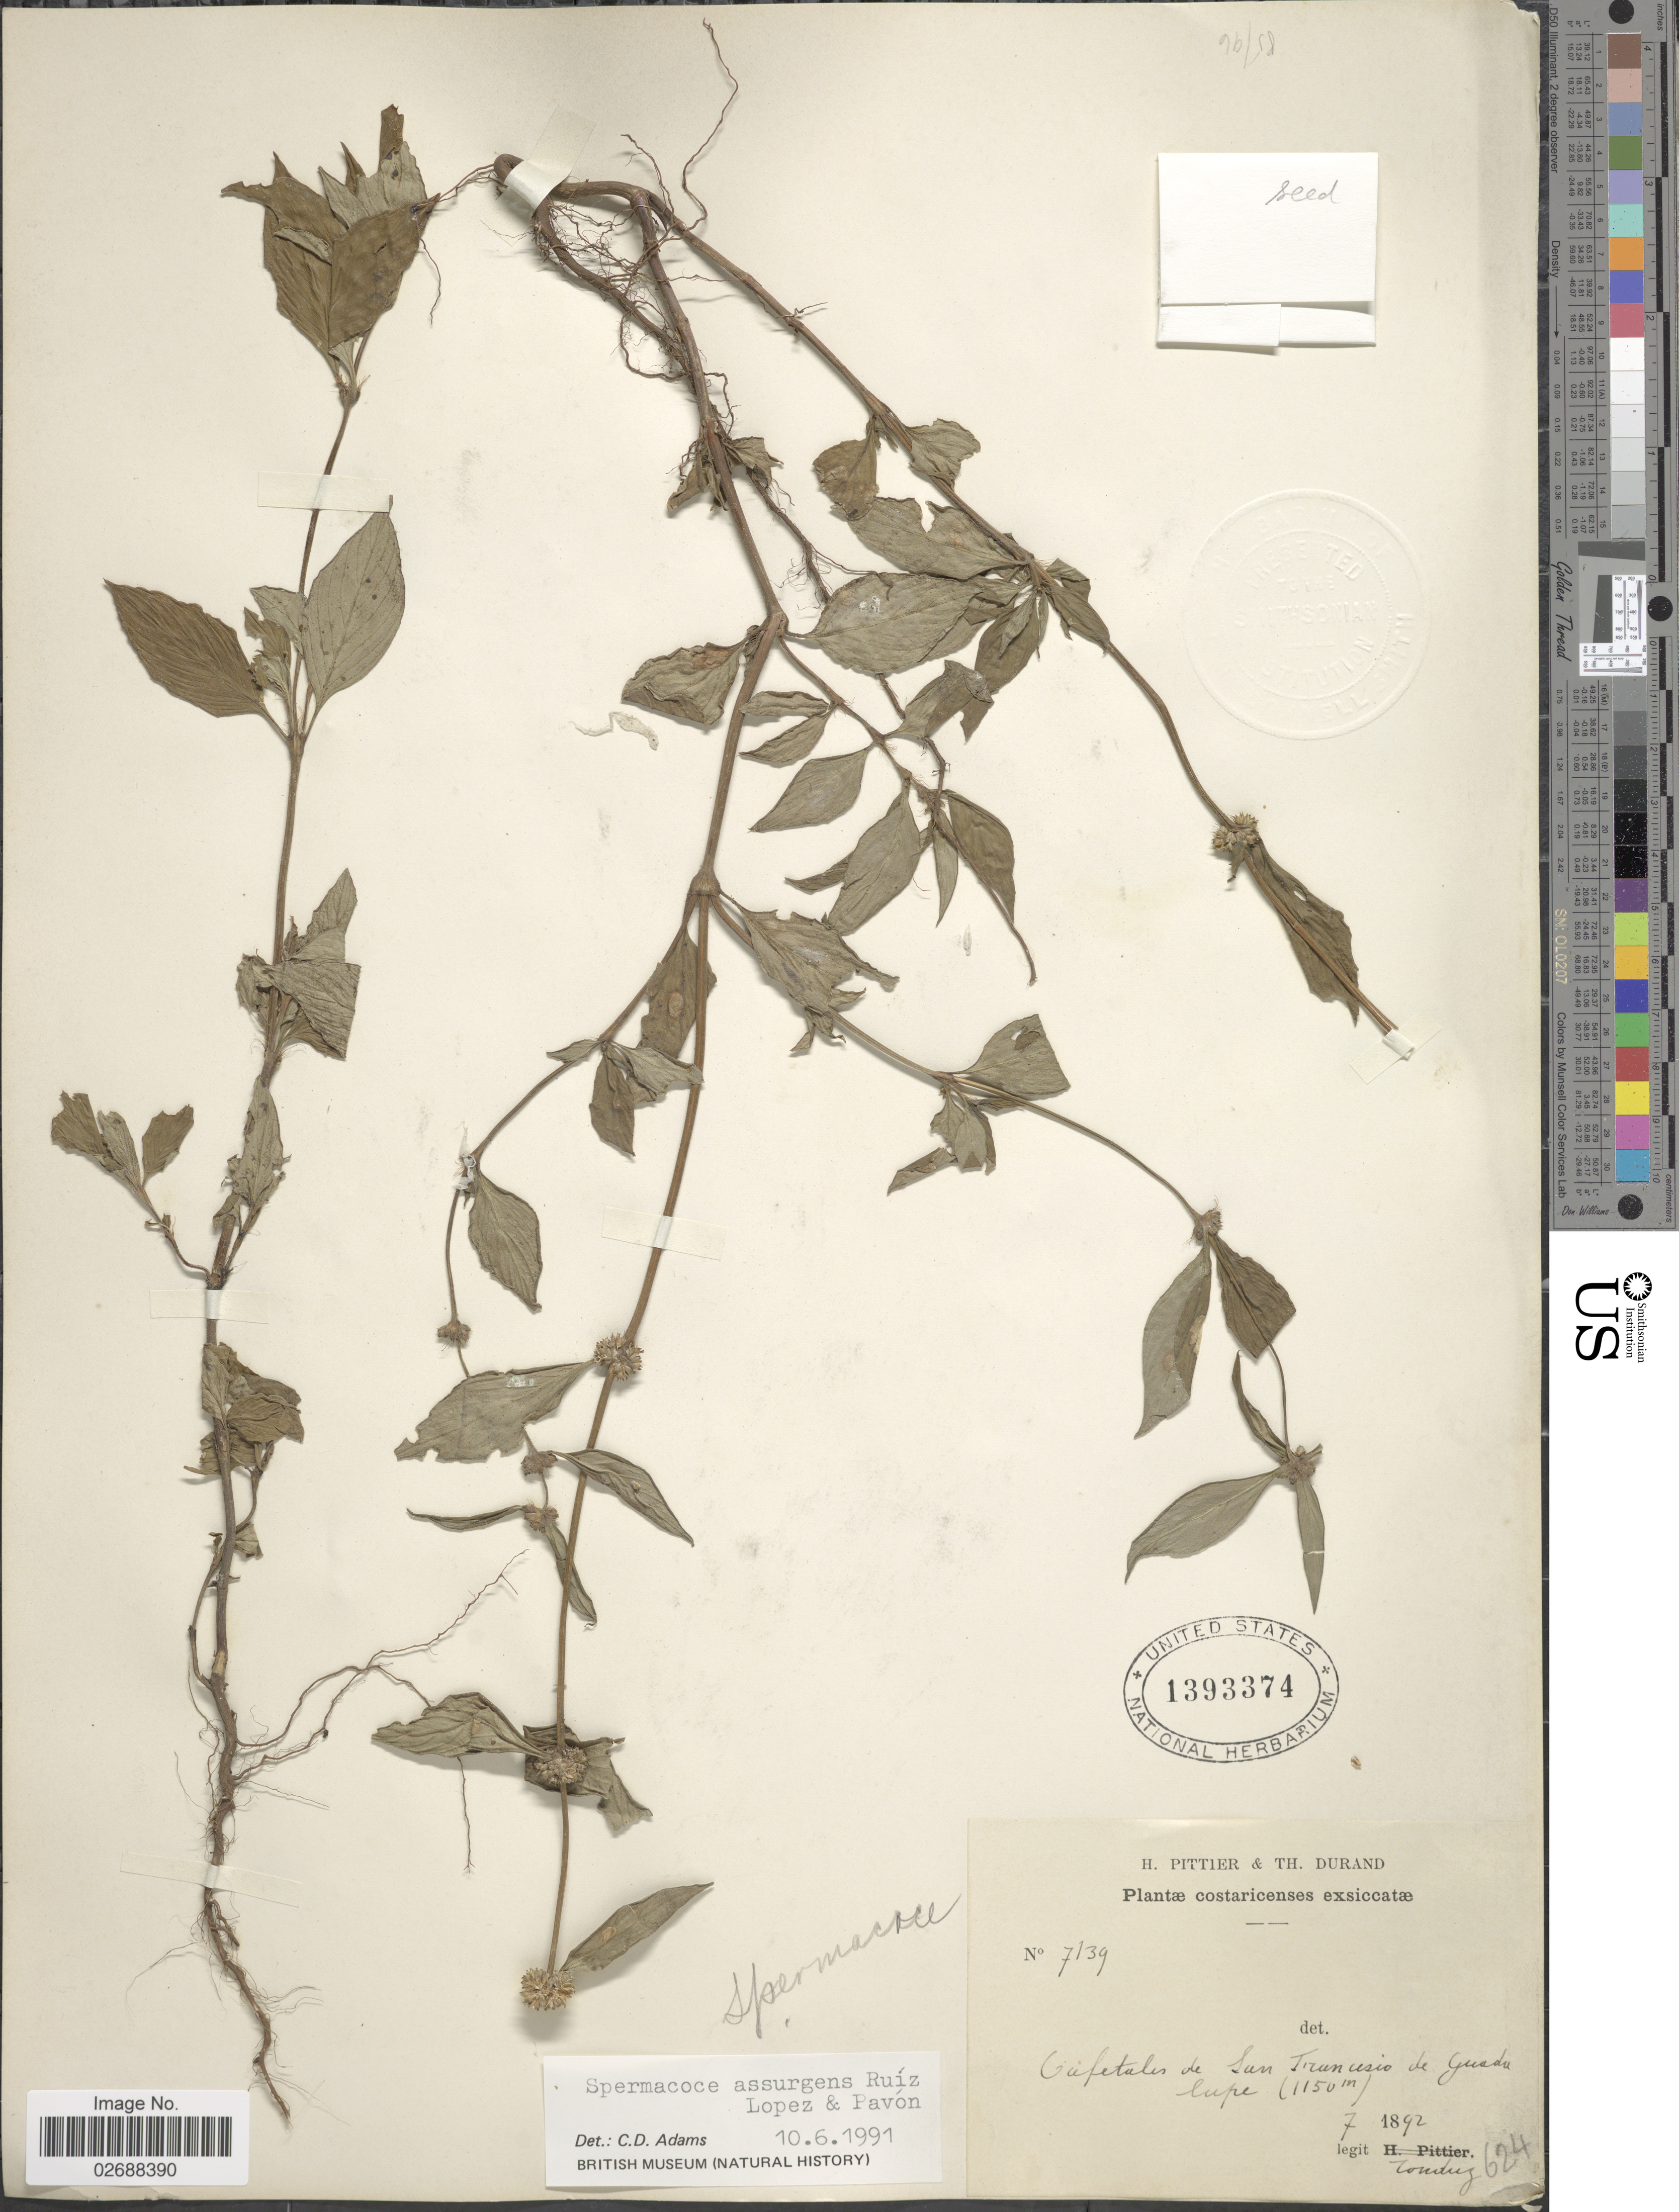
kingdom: Plantae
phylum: Tracheophyta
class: Magnoliopsida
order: Gentianales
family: Rubiaceae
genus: Borreria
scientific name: Borreria assurgens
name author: (Ruiz & Pav.) Griseb.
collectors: A. Tonduz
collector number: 7139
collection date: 1892-07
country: Costa Rica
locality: Cafetales de San Francisco de Guadalupe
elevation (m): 1150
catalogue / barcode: US 1393374